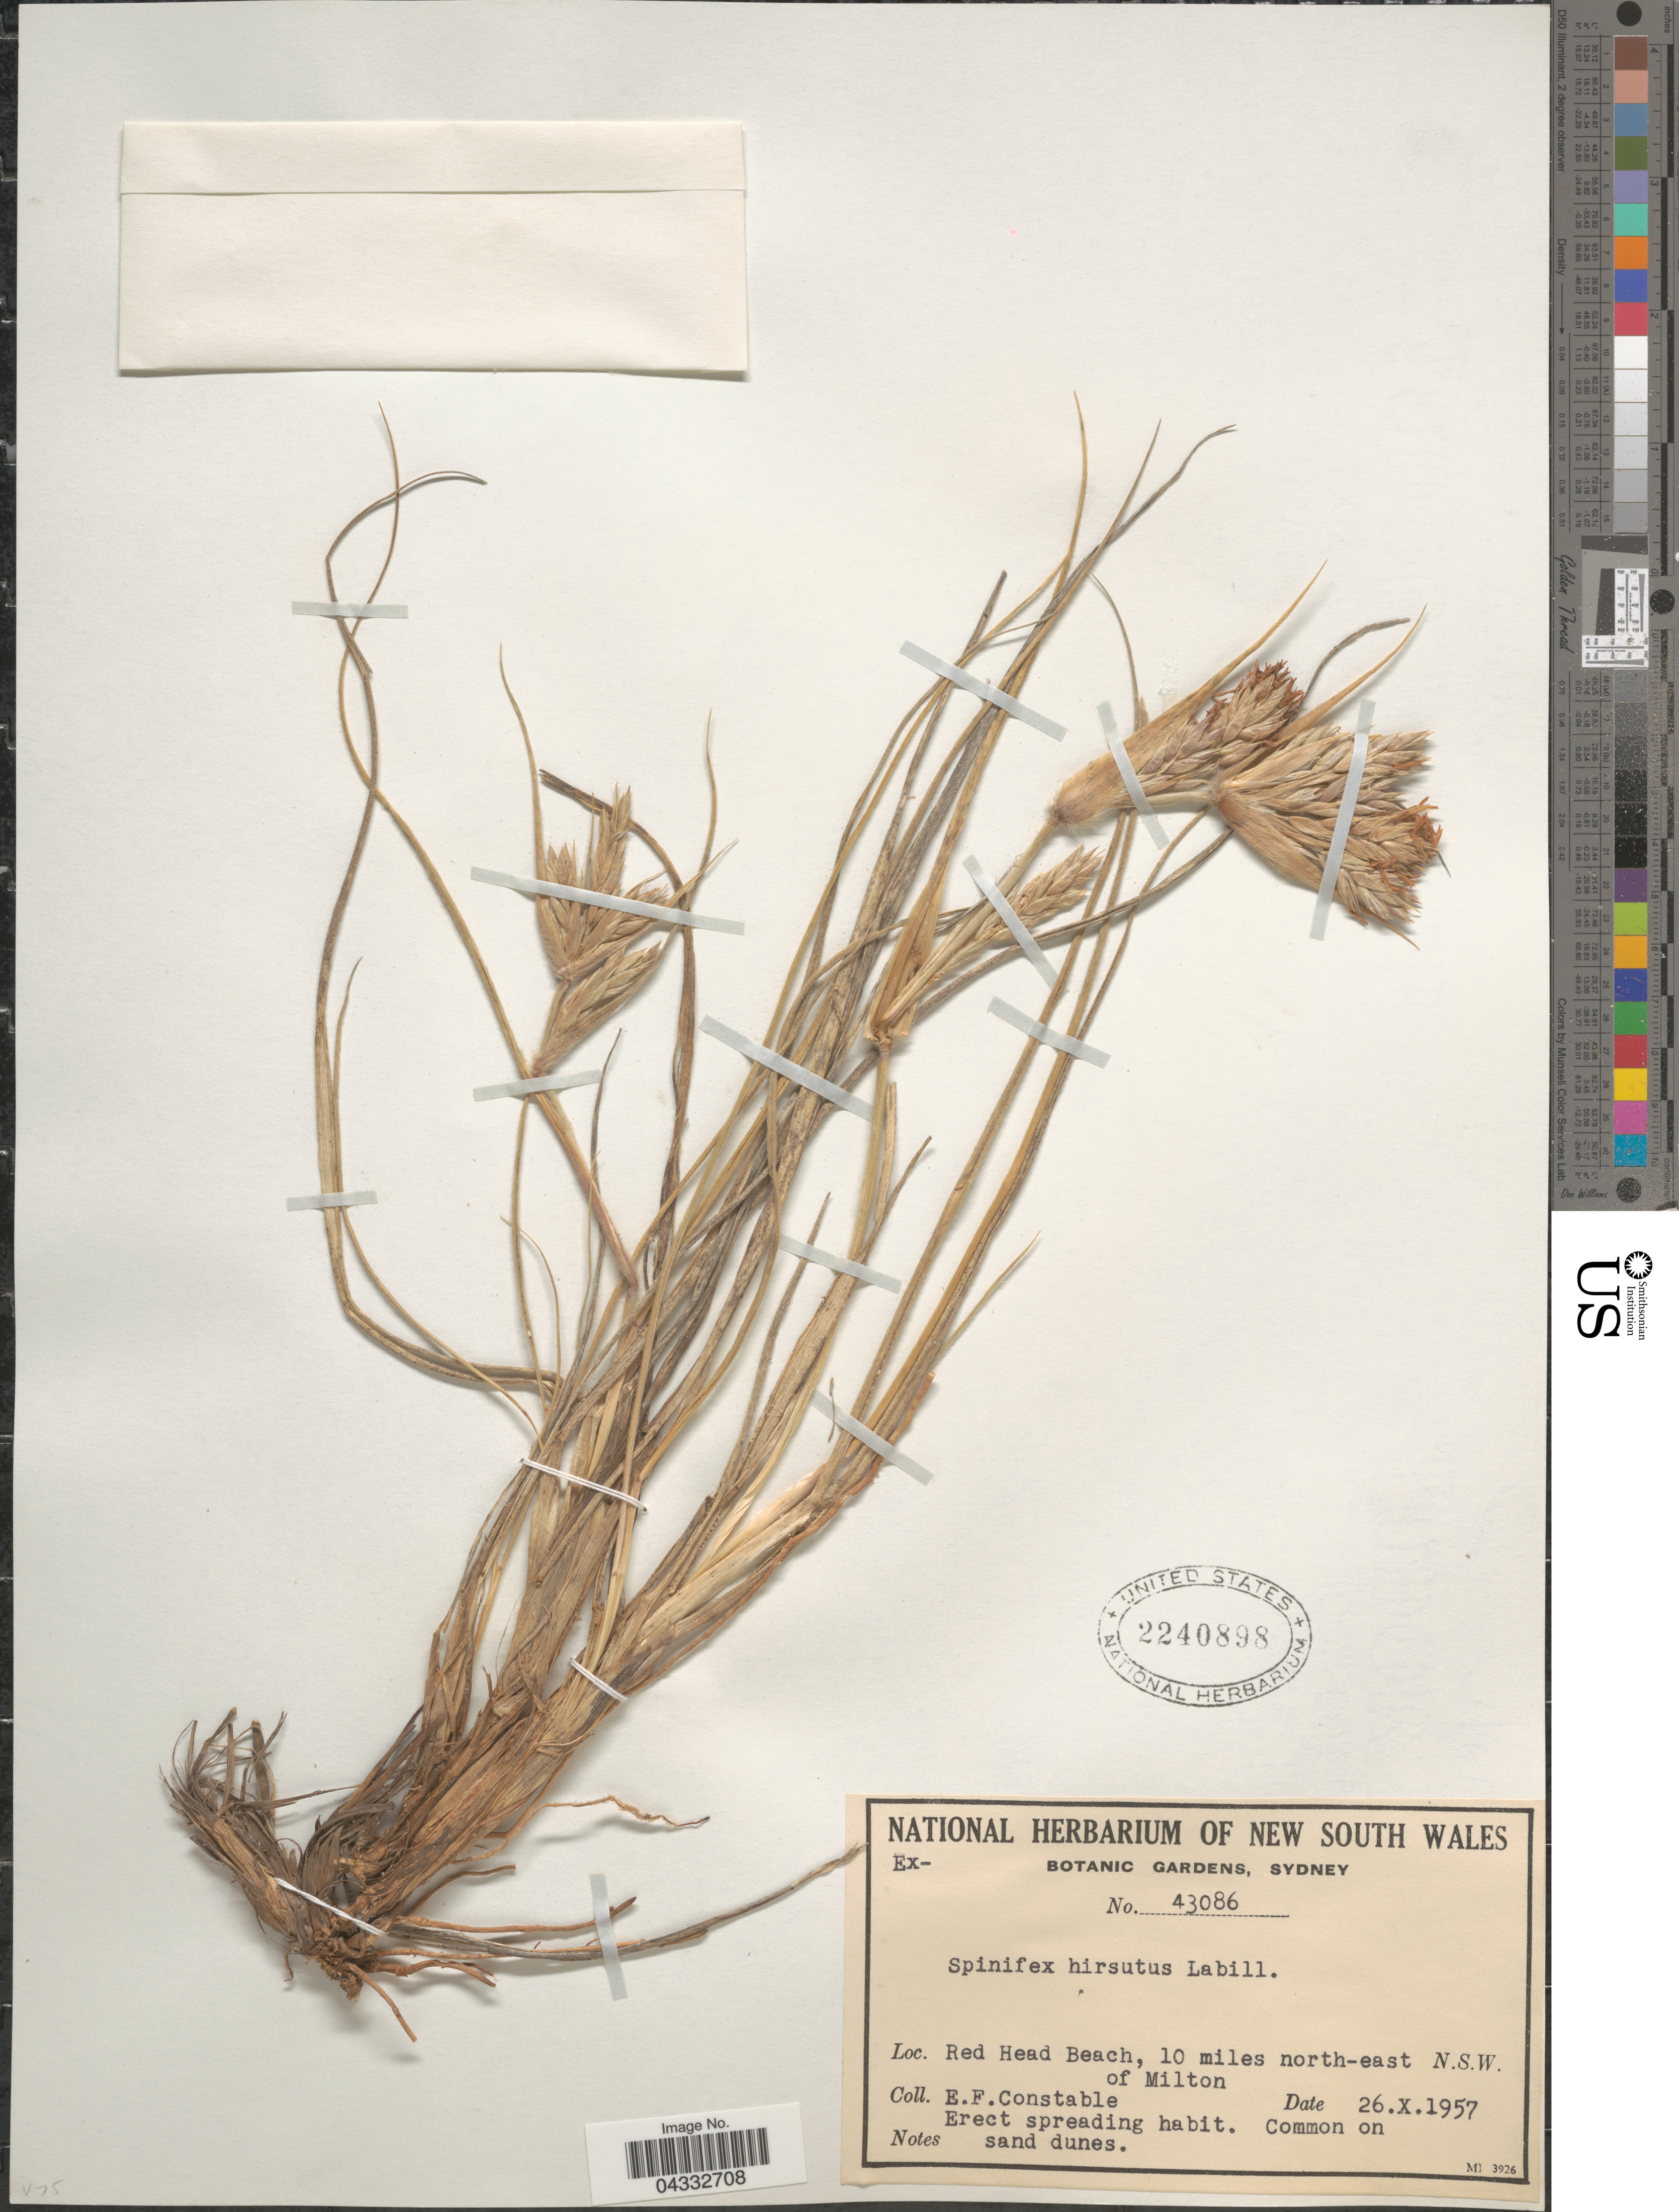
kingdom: Plantae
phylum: Tracheophyta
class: Liliopsida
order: Poales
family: Poaceae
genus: Spinifex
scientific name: Spinifex hirsutus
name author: Labill.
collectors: E. F. Constable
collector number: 43086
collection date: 1957-10-26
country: Australia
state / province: New South Wales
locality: Red Head Beach, 10 miles north-east of Milton.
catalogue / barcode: US 2240898